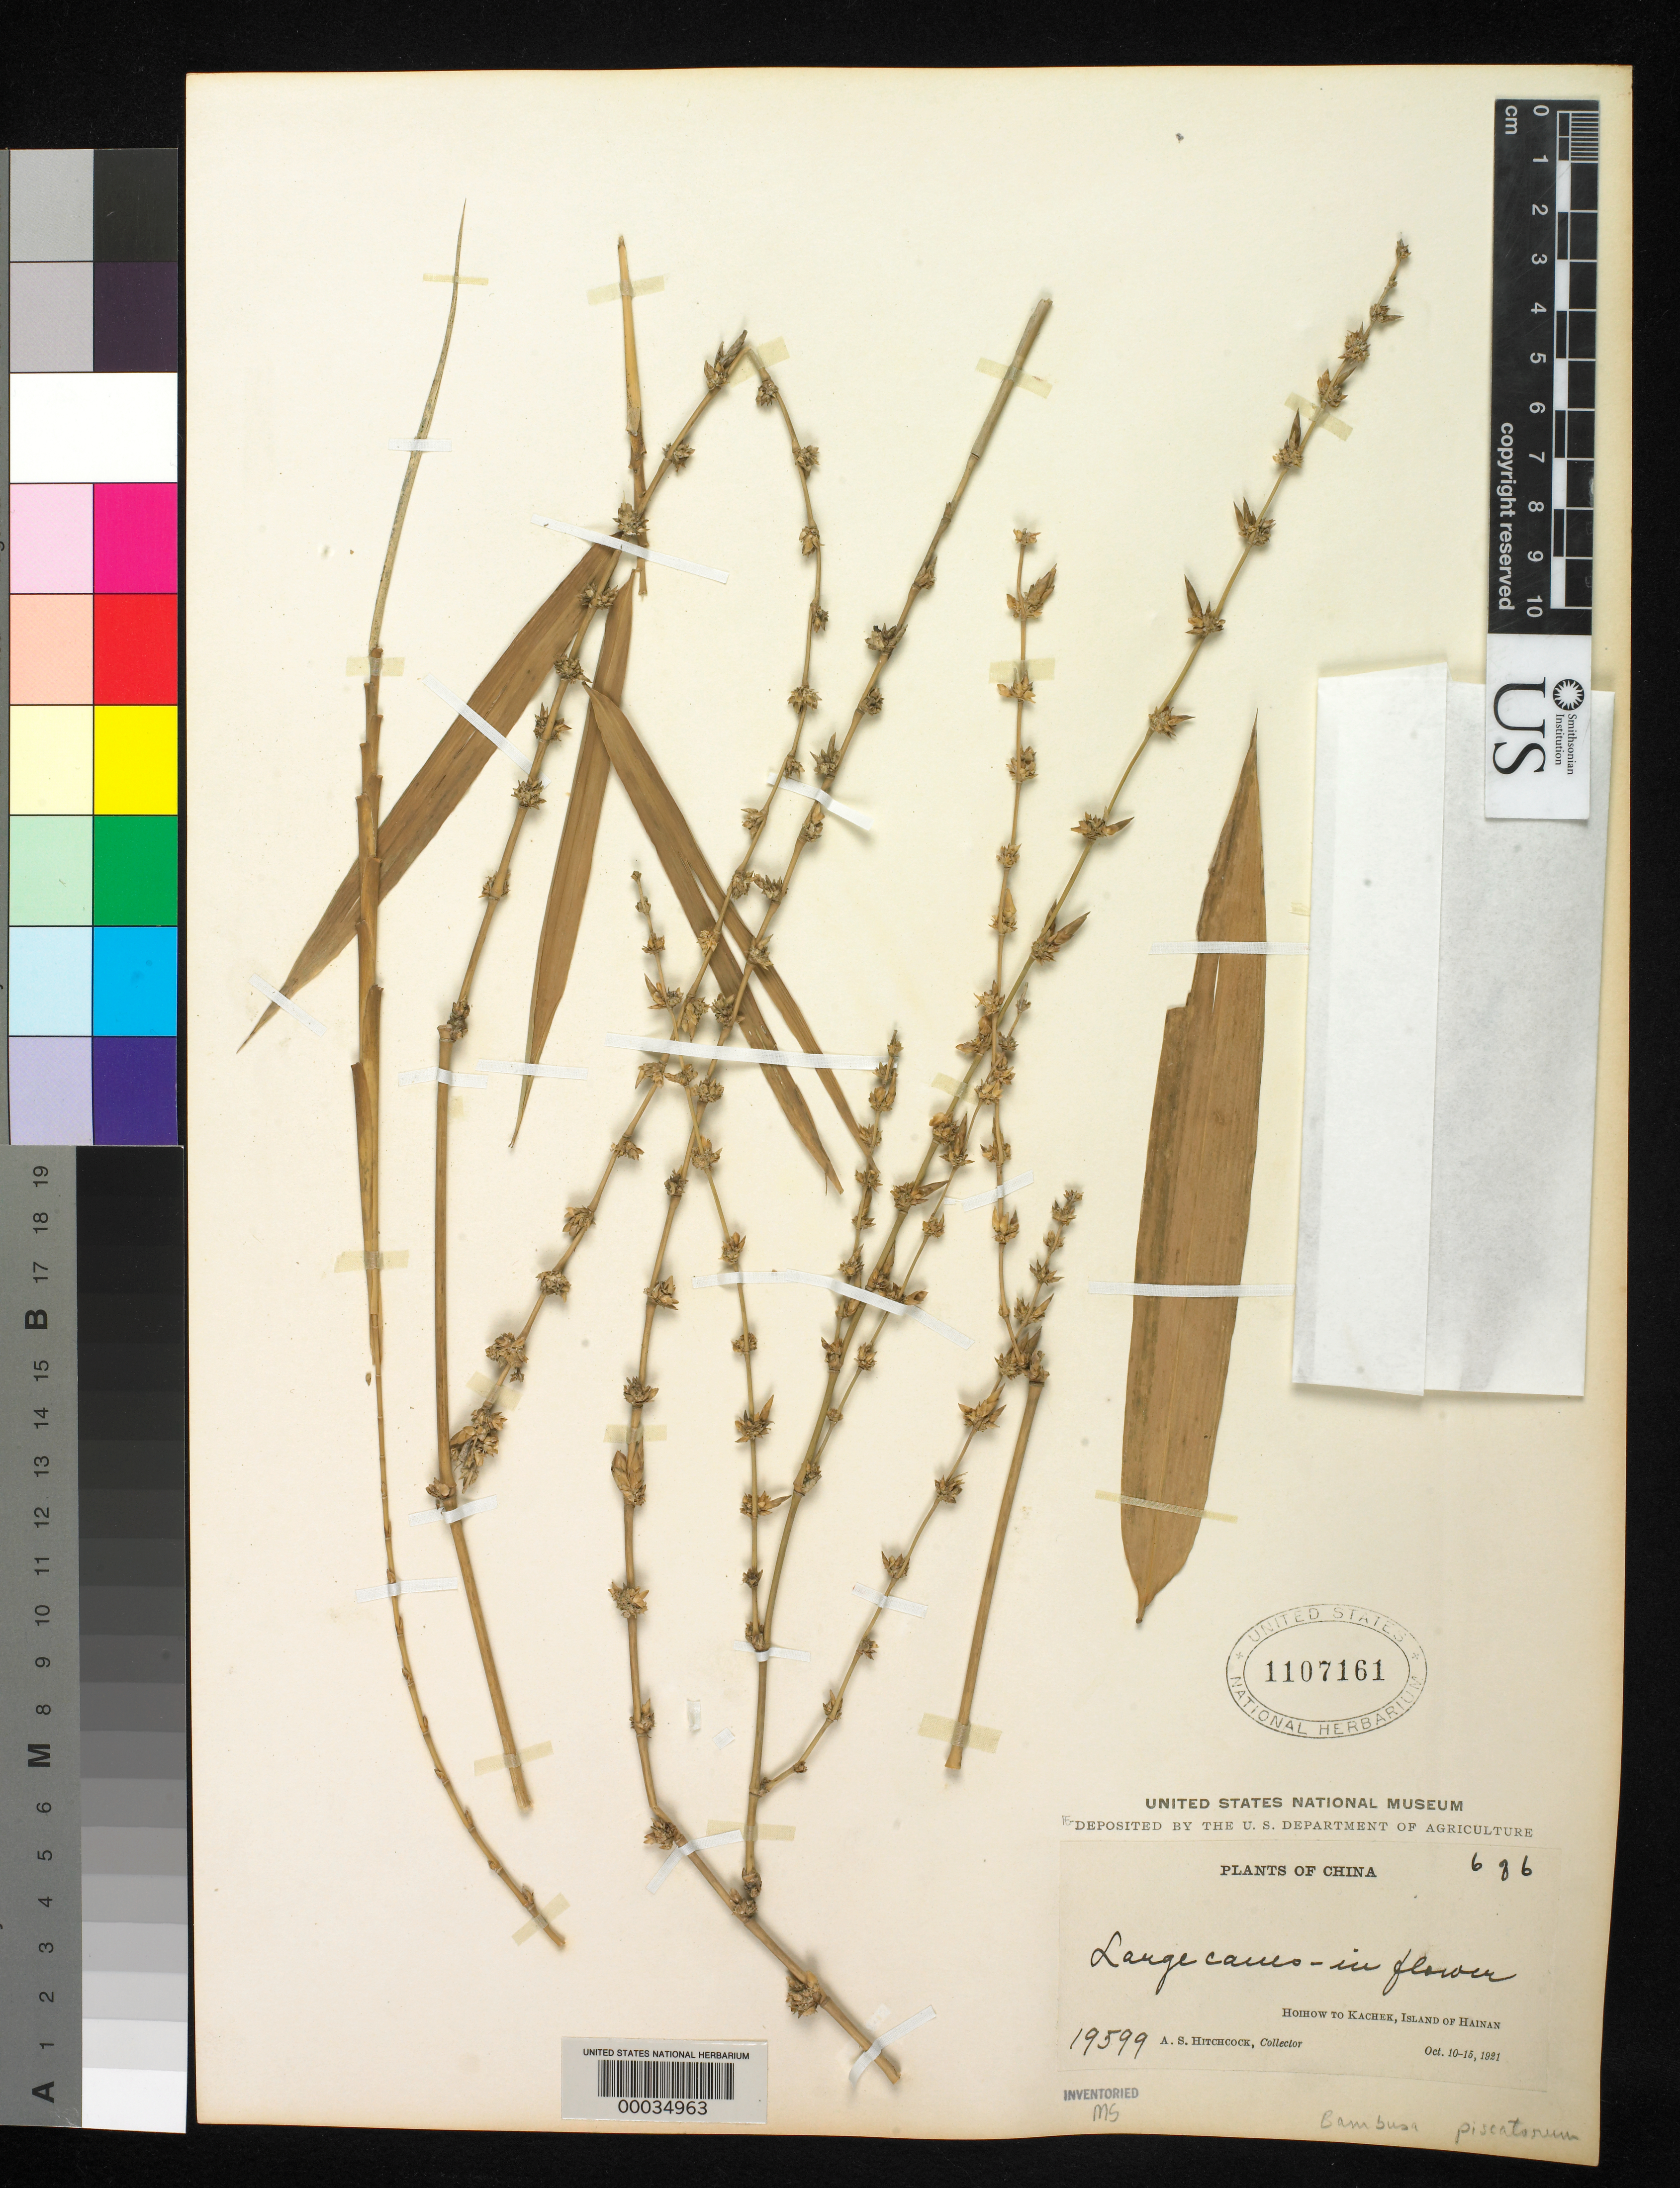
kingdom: Plantae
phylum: Tracheophyta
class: Liliopsida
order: Poales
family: Poaceae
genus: Bambusa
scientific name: Bambusa piscatorum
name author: McClure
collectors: A. S. Hitchcock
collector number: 19599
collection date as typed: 10 Oct 1921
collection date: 1921-10-10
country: China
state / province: Hainan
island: Hainan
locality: Hoihow, kachek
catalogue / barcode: US 1107161